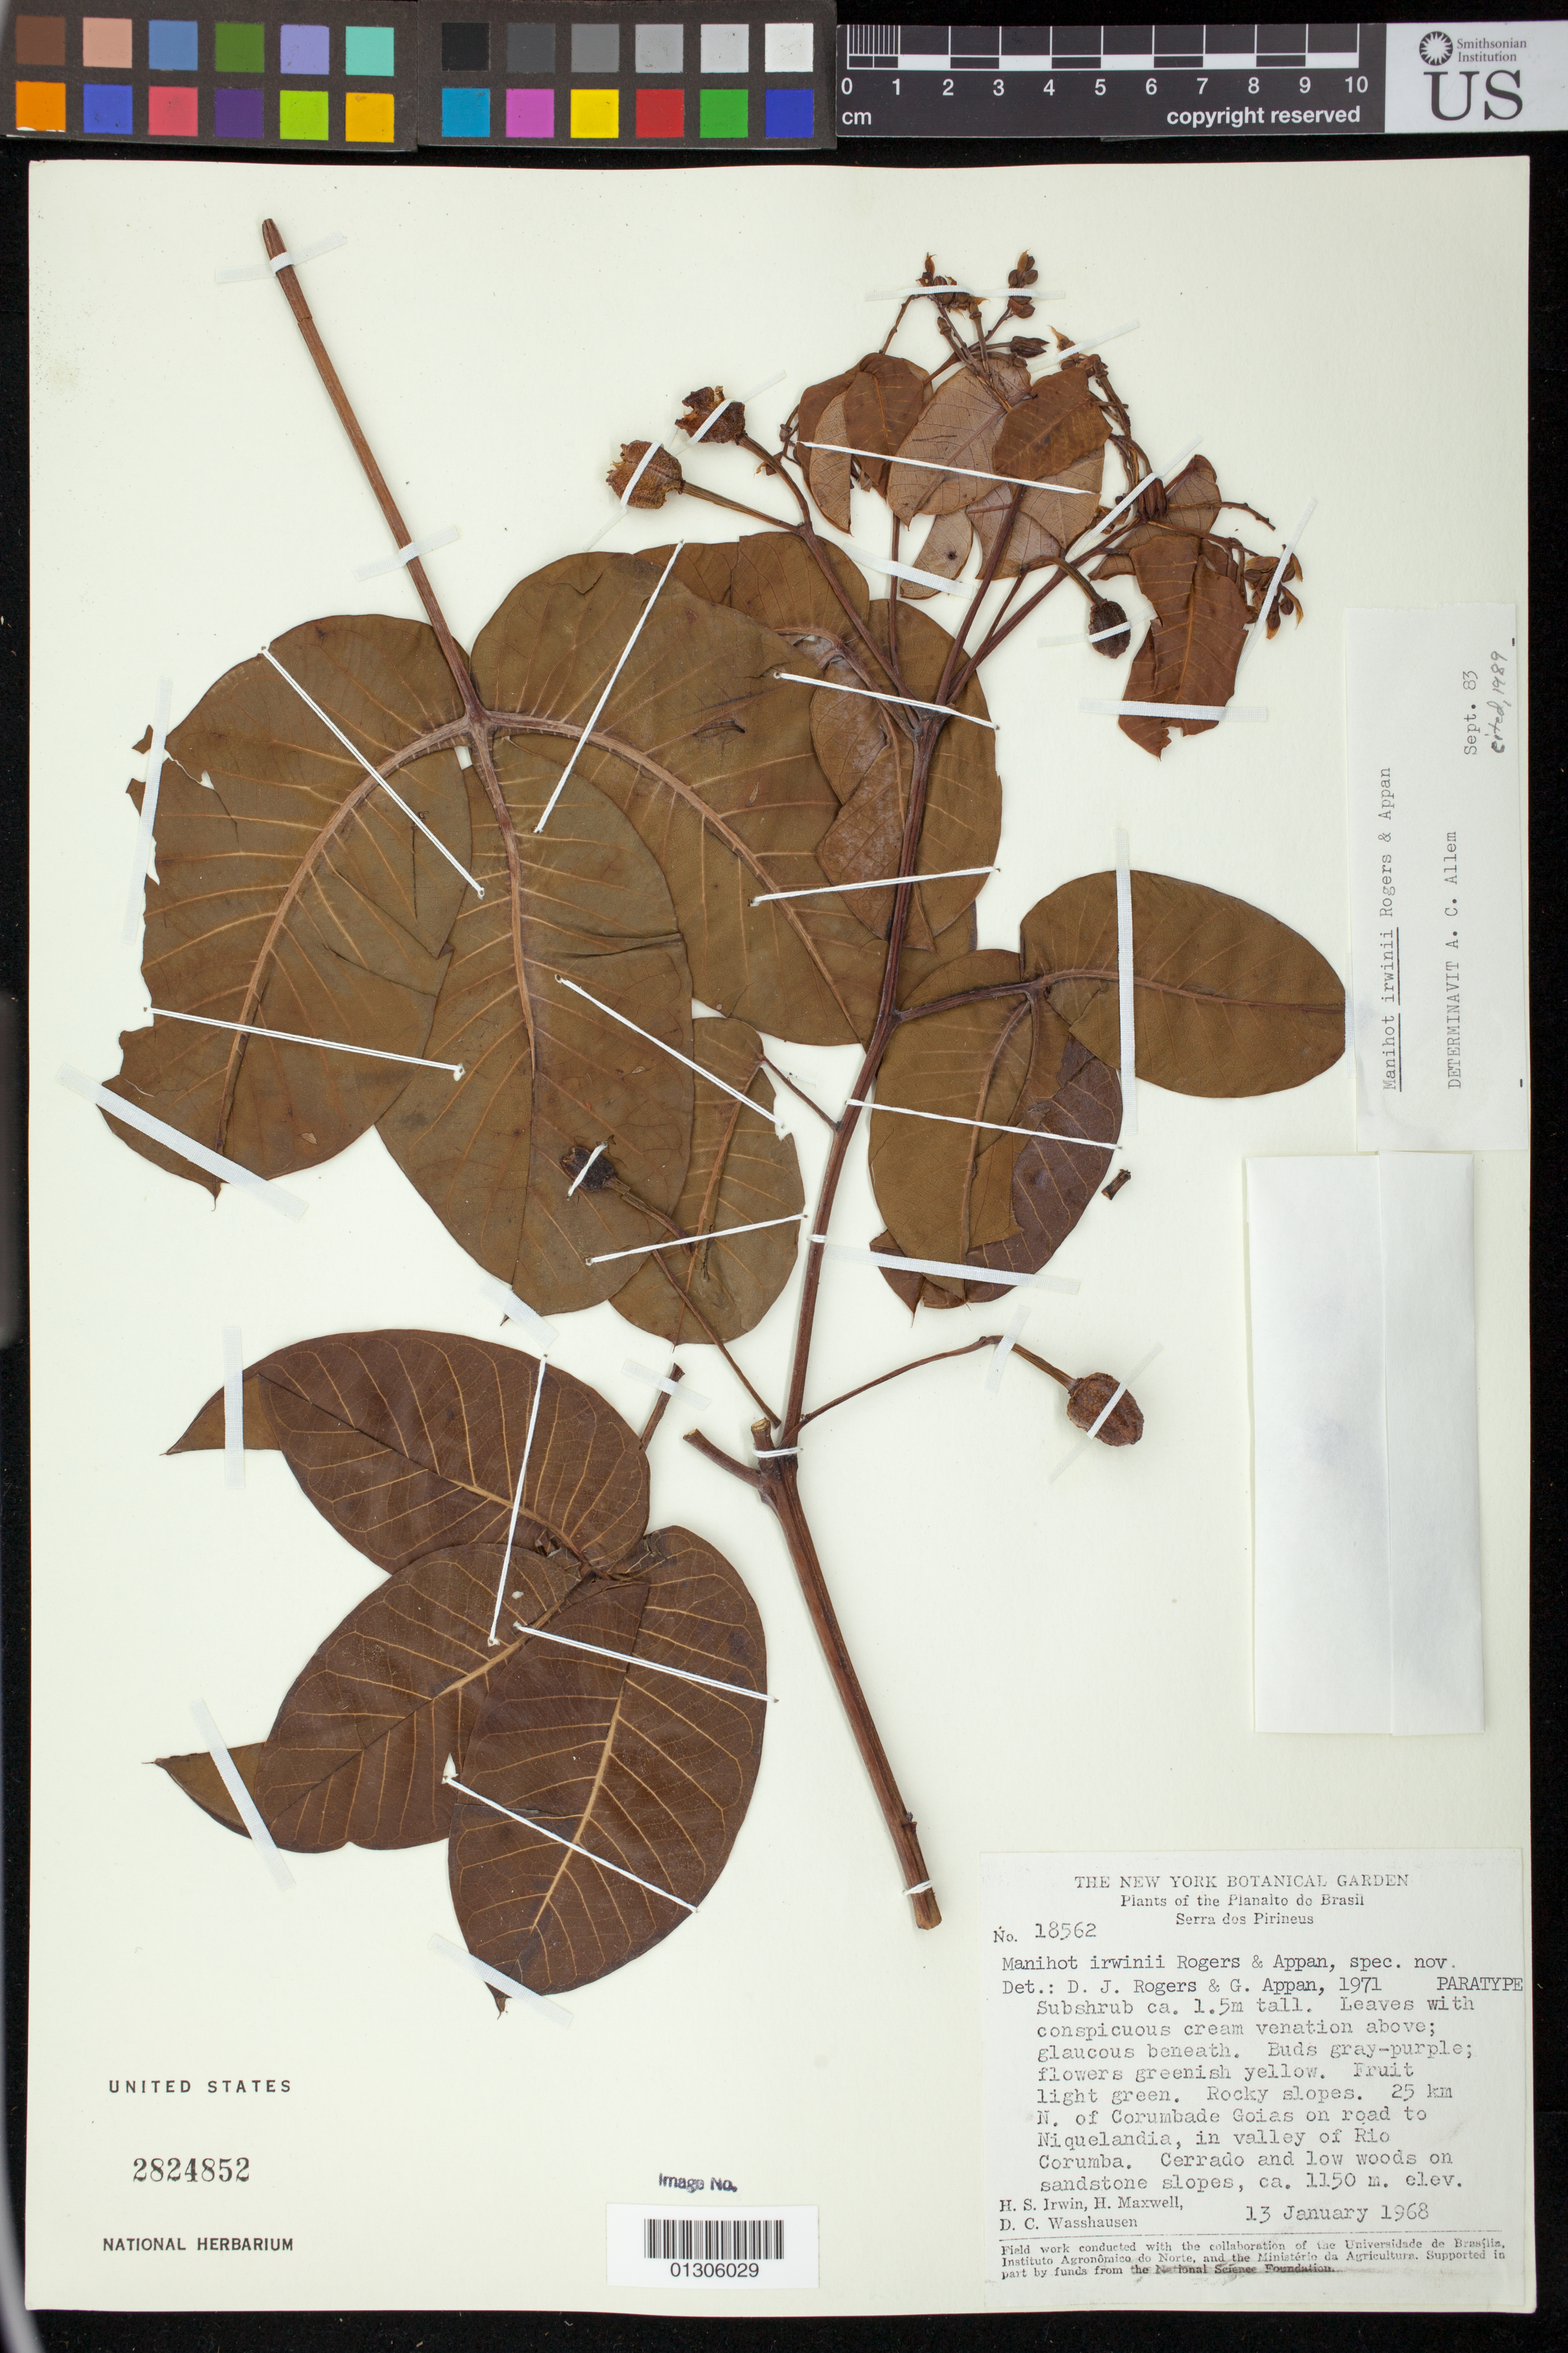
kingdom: Plantae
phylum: Tracheophyta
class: Magnoliopsida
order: Malpighiales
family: Euphorbiaceae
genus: Manihot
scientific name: Manihot irwinii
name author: D.J. Rogers & Appan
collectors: H. Irwin, H. Maxwell & D. C. Wasshausen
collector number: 18562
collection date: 1968-01-13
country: Brazil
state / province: Goias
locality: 25 km N. of Corumbade Goias on road to Niquelandia, in valley of Rio Corumba.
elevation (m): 1150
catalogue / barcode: US 2824852